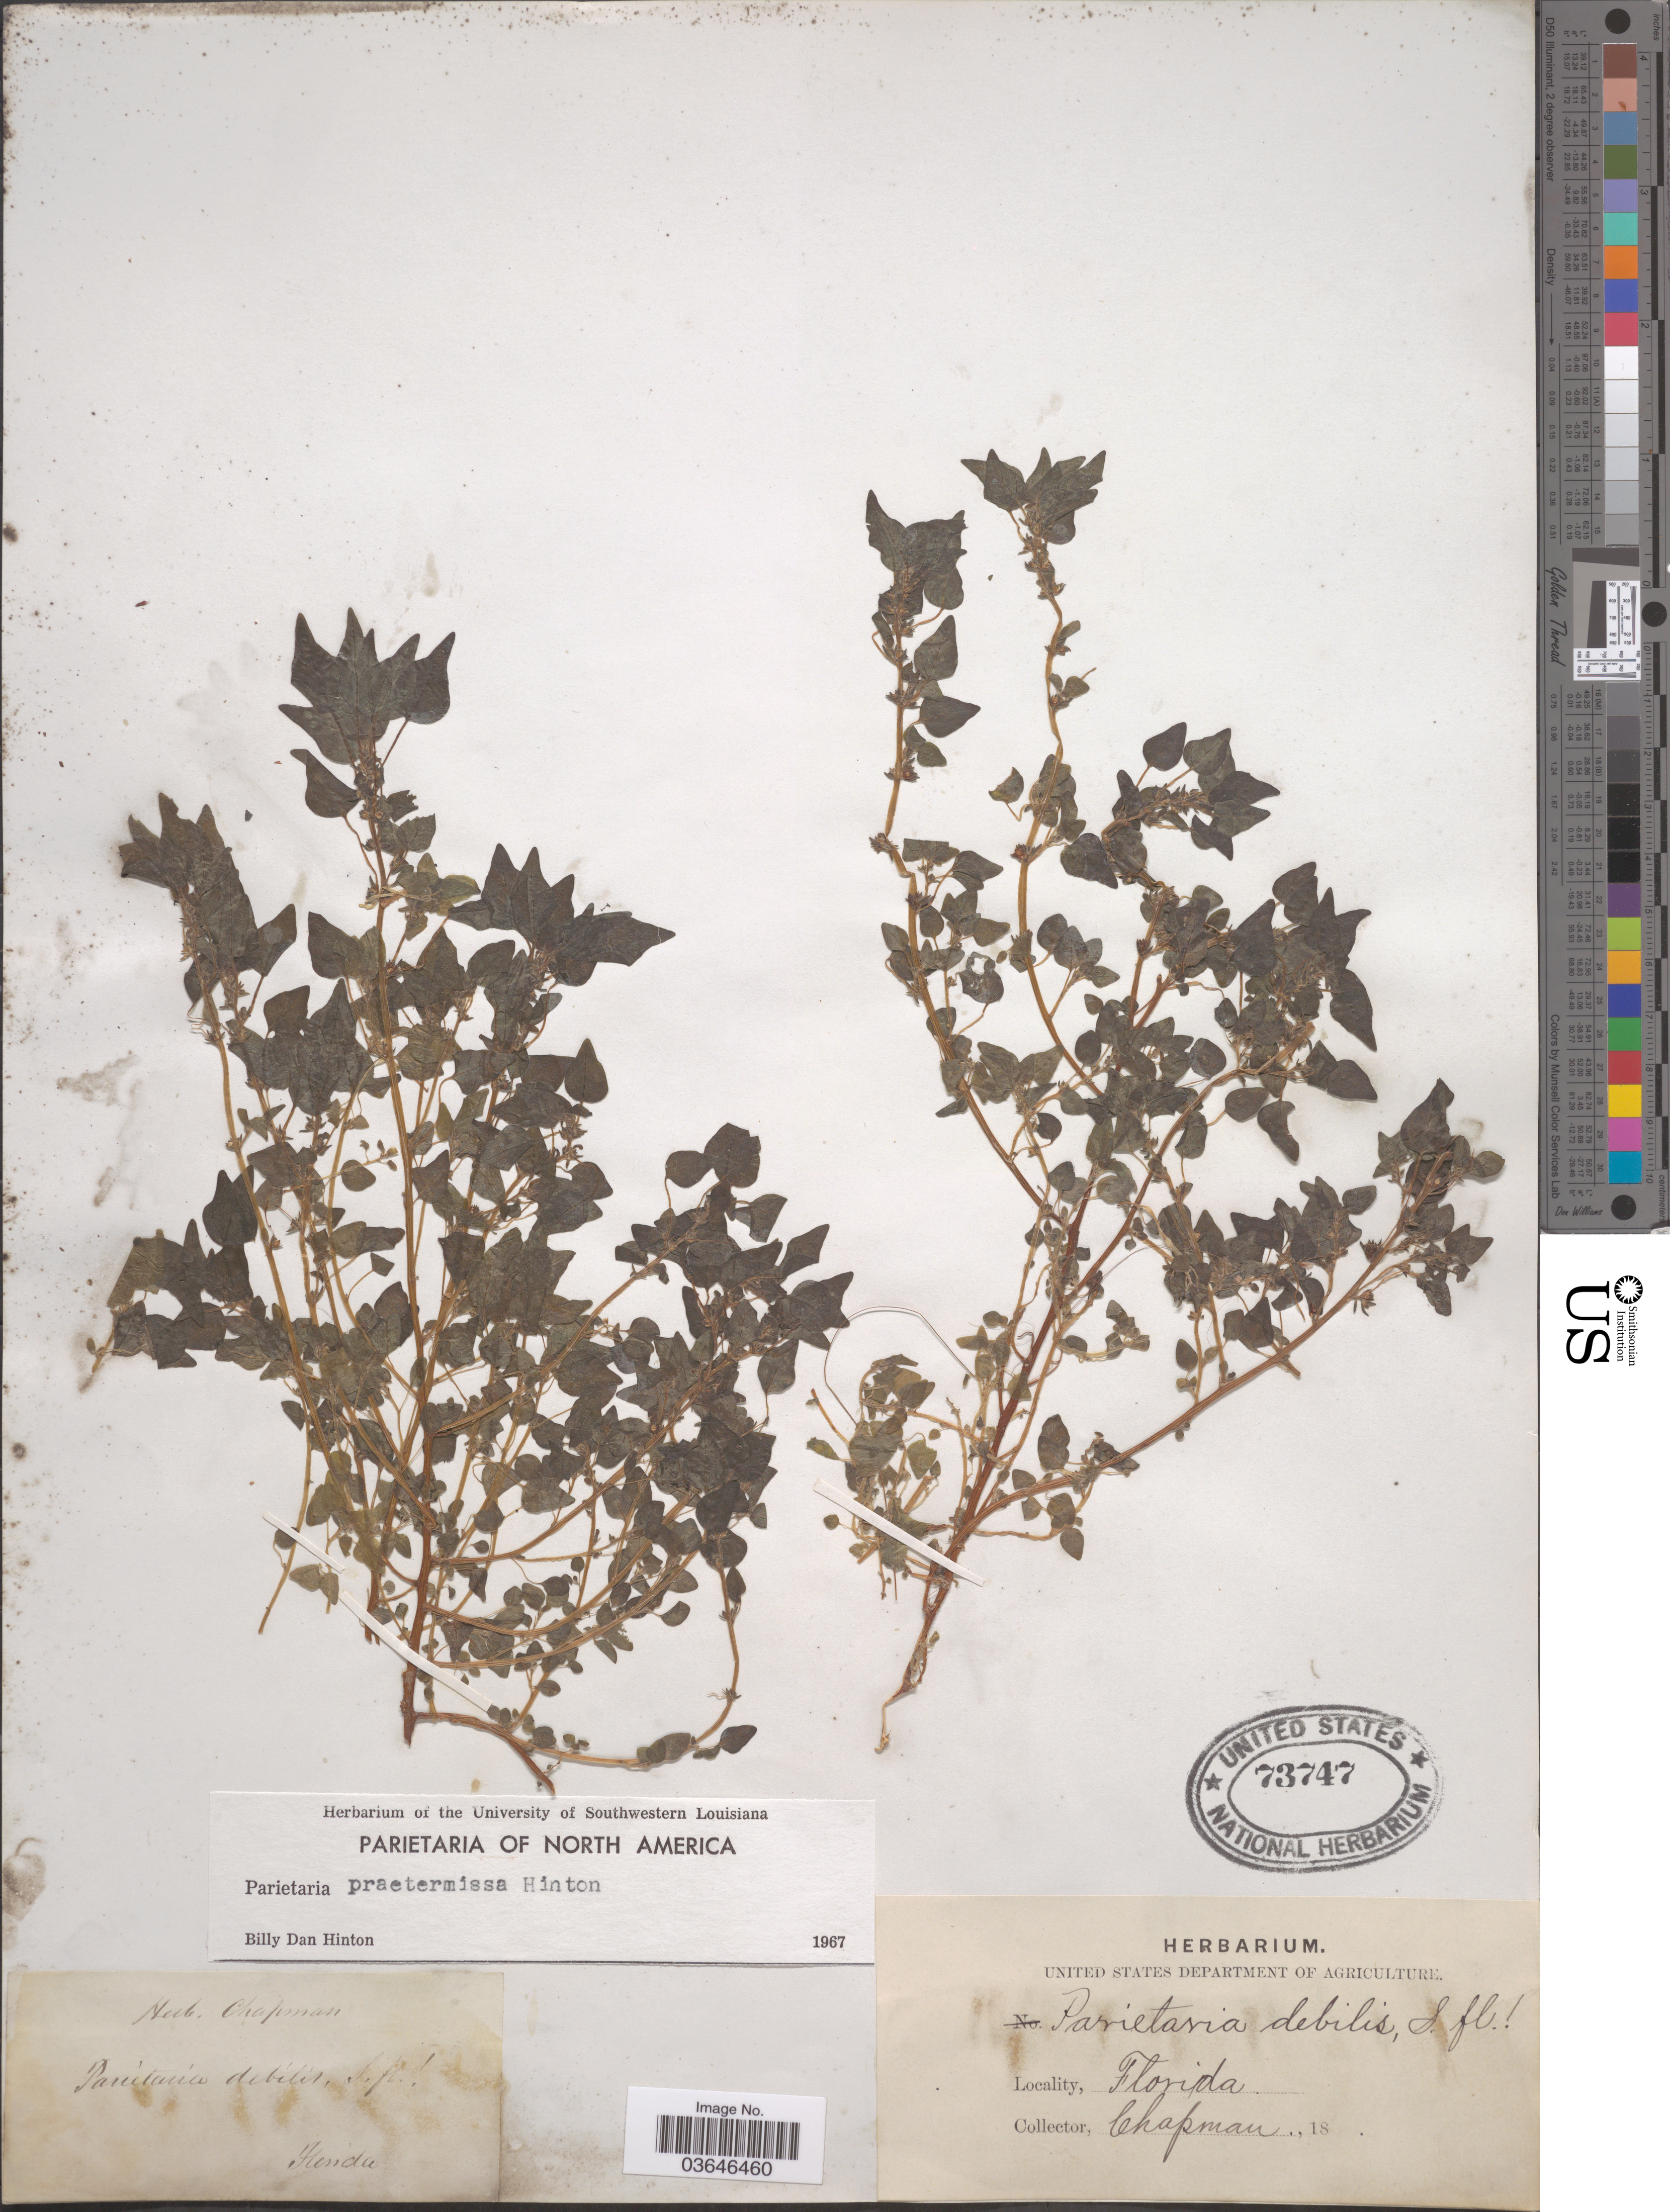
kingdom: Plantae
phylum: Tracheophyta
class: Magnoliopsida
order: Rosales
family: Urticaceae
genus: Parietaria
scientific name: Parietaria praetermissa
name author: Hinton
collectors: A. Chapman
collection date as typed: Transcribed d/m/y: //18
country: United States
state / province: Florida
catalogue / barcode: US 73747